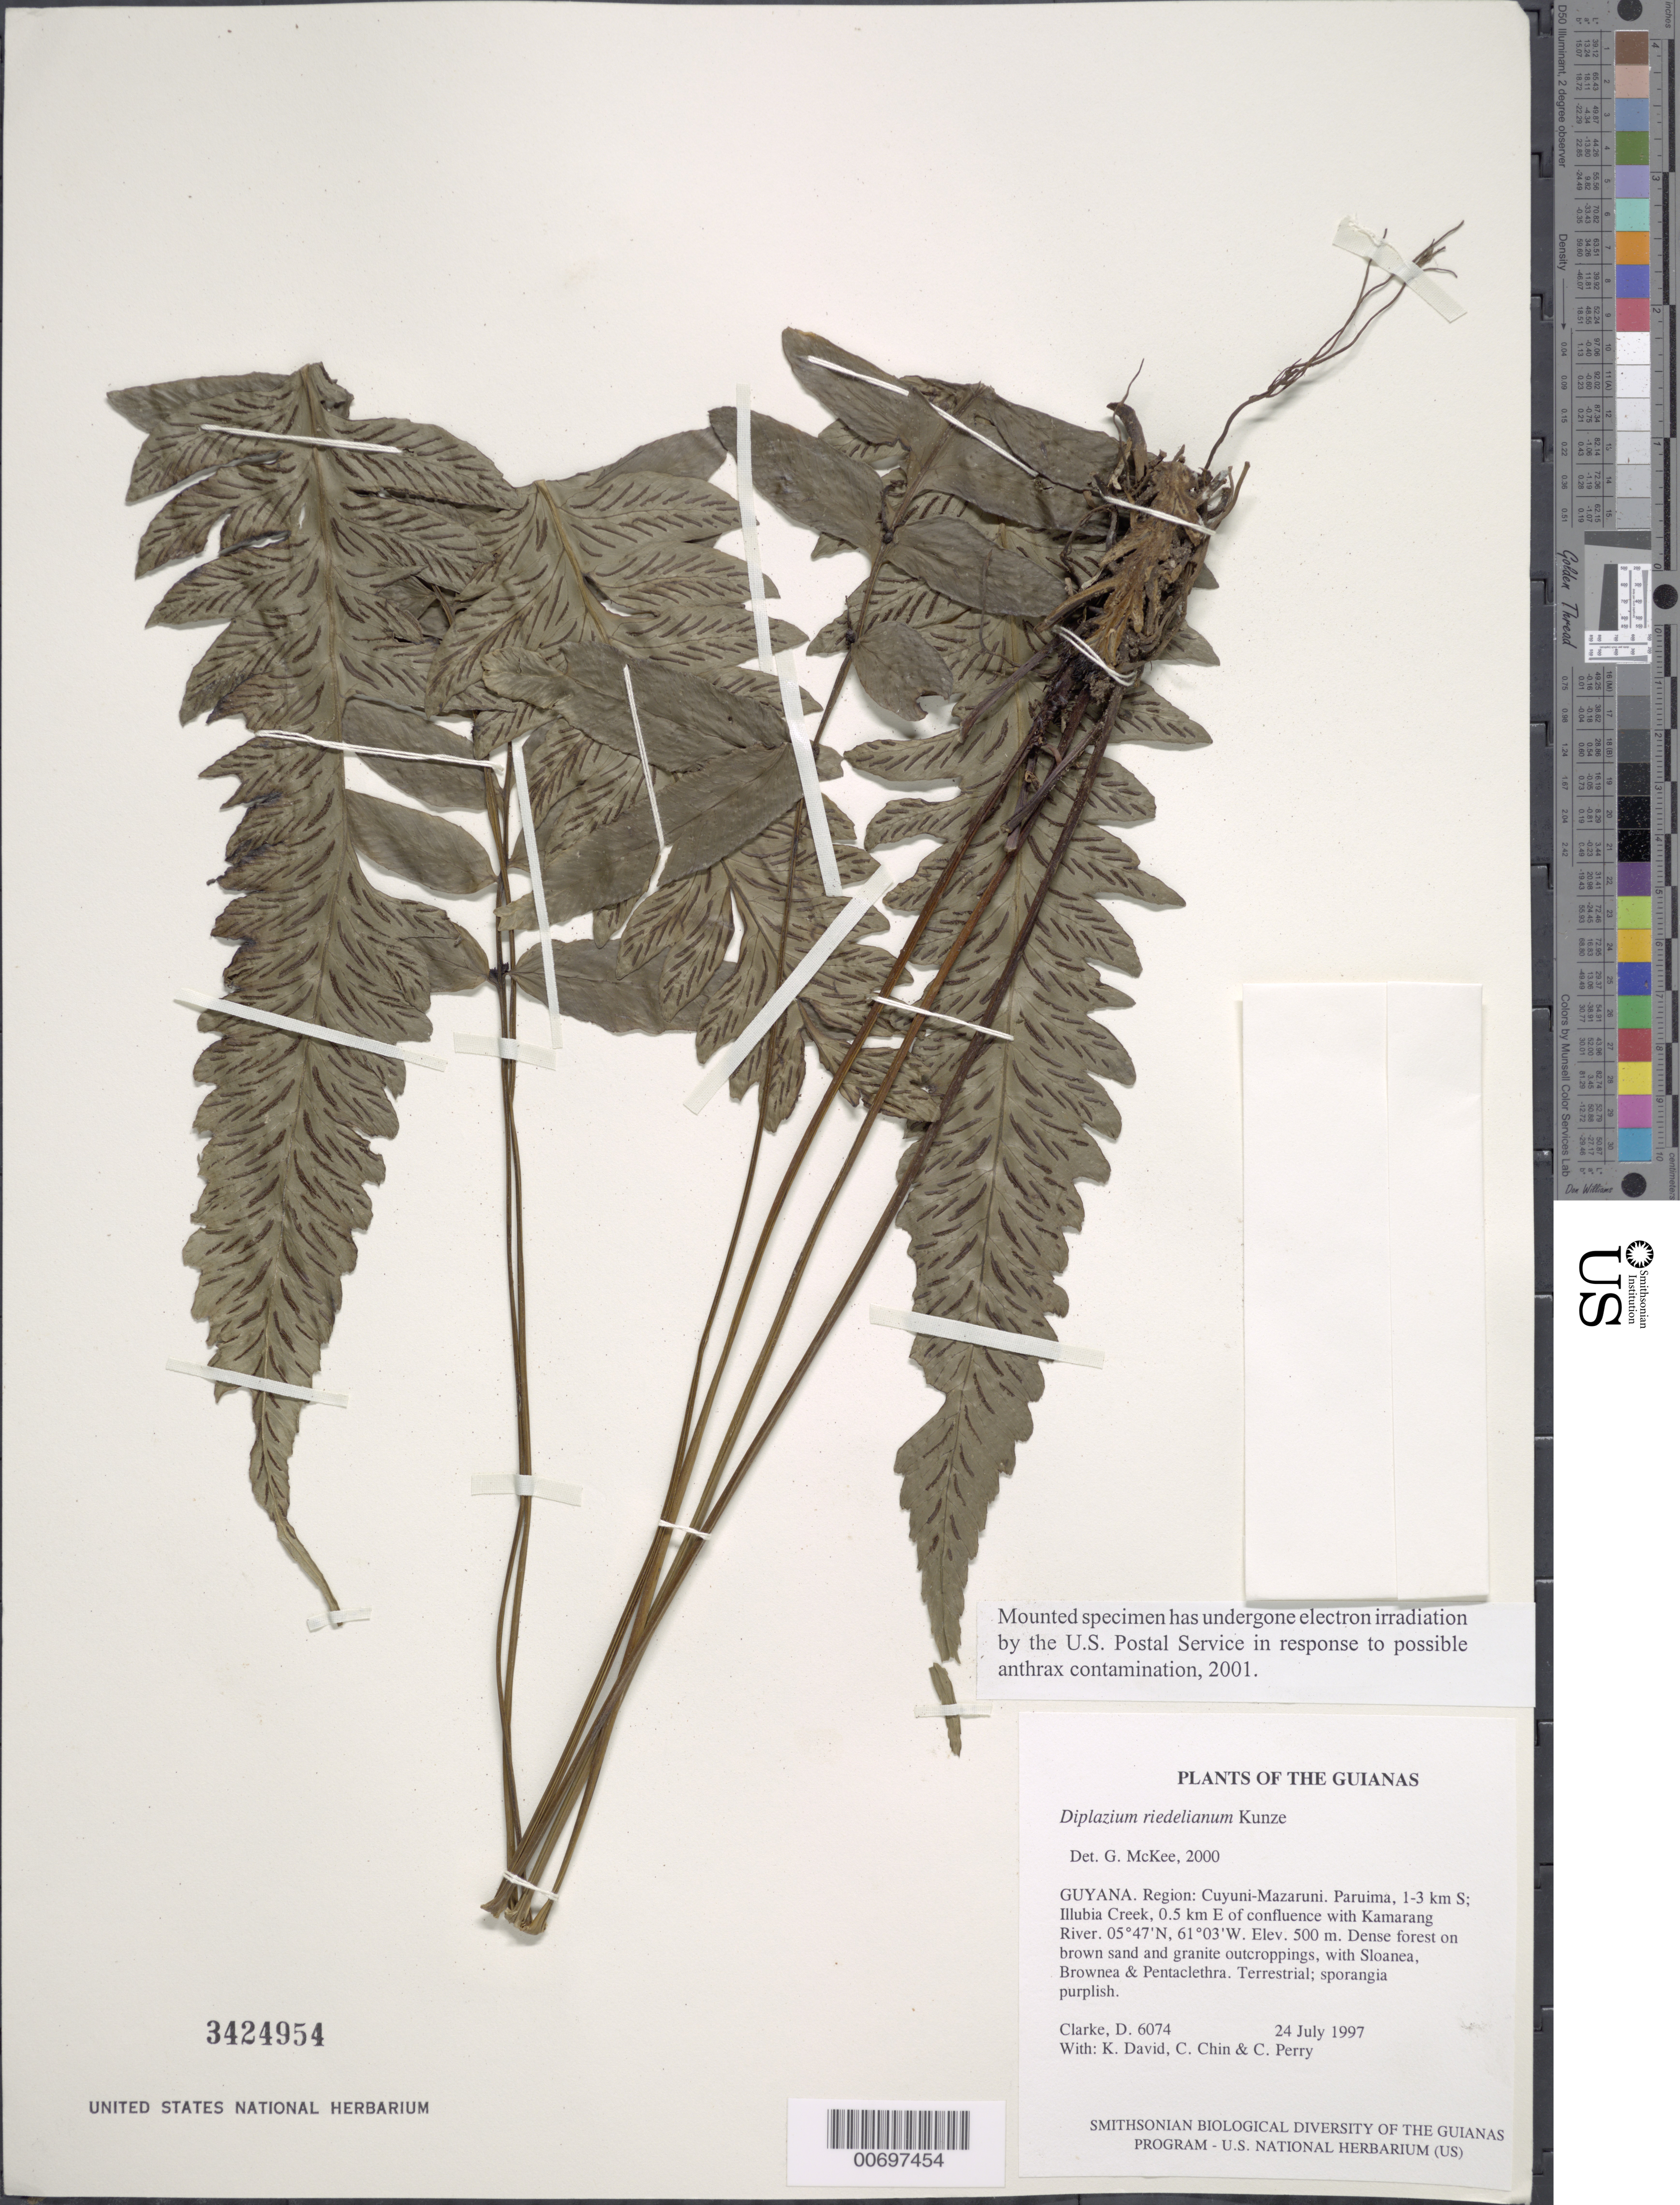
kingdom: Plantae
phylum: Tracheophyta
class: Polypodiopsida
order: Polypodiales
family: Athyriaceae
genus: Diplazium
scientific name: Diplazium riedelianum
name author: Kunth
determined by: McKee, G. S., (US), NMNH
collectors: H. D. Clarke, K. David, C. Chin & C. Perry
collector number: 6074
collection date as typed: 24 July 1997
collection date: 1997-07-24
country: Guyana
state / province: Cuyuni-Mazaruni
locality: Paruima, 1-3 km S; Illubia Creek, 0.5 km E of confluence with Kamarang River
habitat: Dense forest on brown sand and granite outcroppings, with Sloanea, Brownea & Pentaclethra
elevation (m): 500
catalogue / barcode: US 3424954